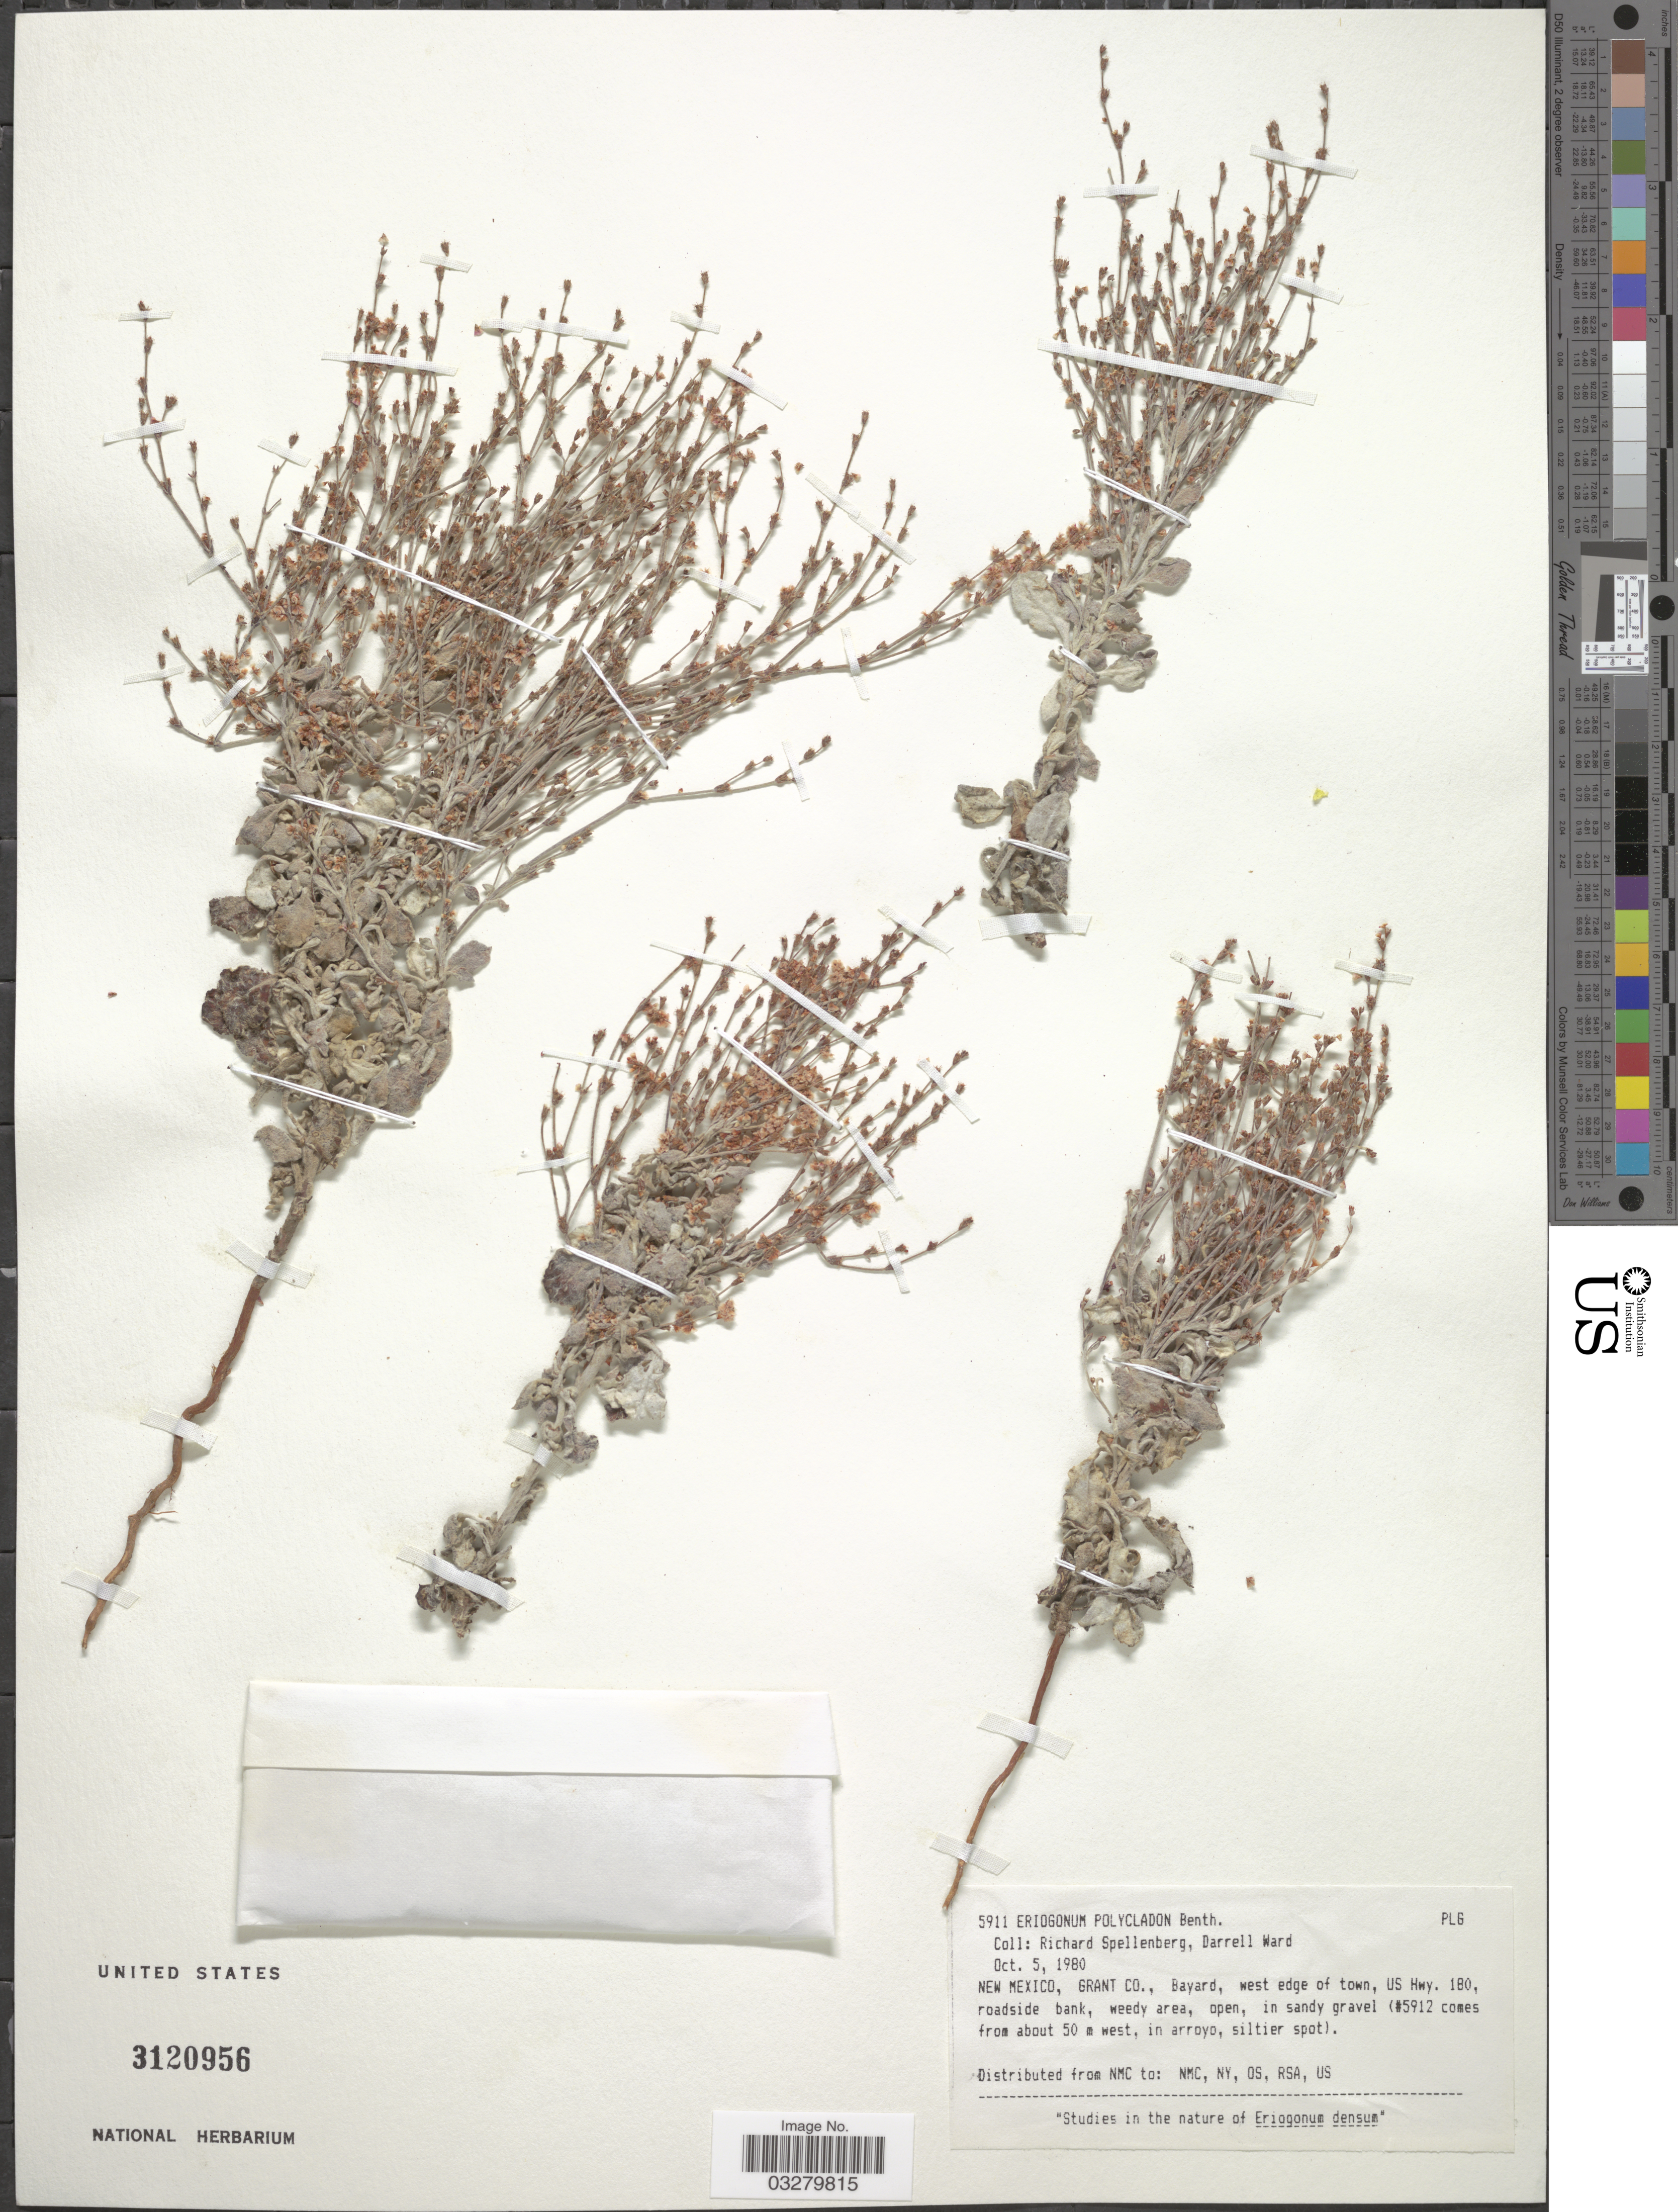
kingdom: Plantae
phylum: Tracheophyta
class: Magnoliopsida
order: Caryophyllales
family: Polygonaceae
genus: Eriogonum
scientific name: Eriogonum polycladon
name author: Benth.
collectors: R. Spellenberg & D. Ward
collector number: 5911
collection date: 1980-10-05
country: United States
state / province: New Mexico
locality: Grant Co., Bayard, west edge of town, US Hwy. 180, roadside bank.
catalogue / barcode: US 3120956